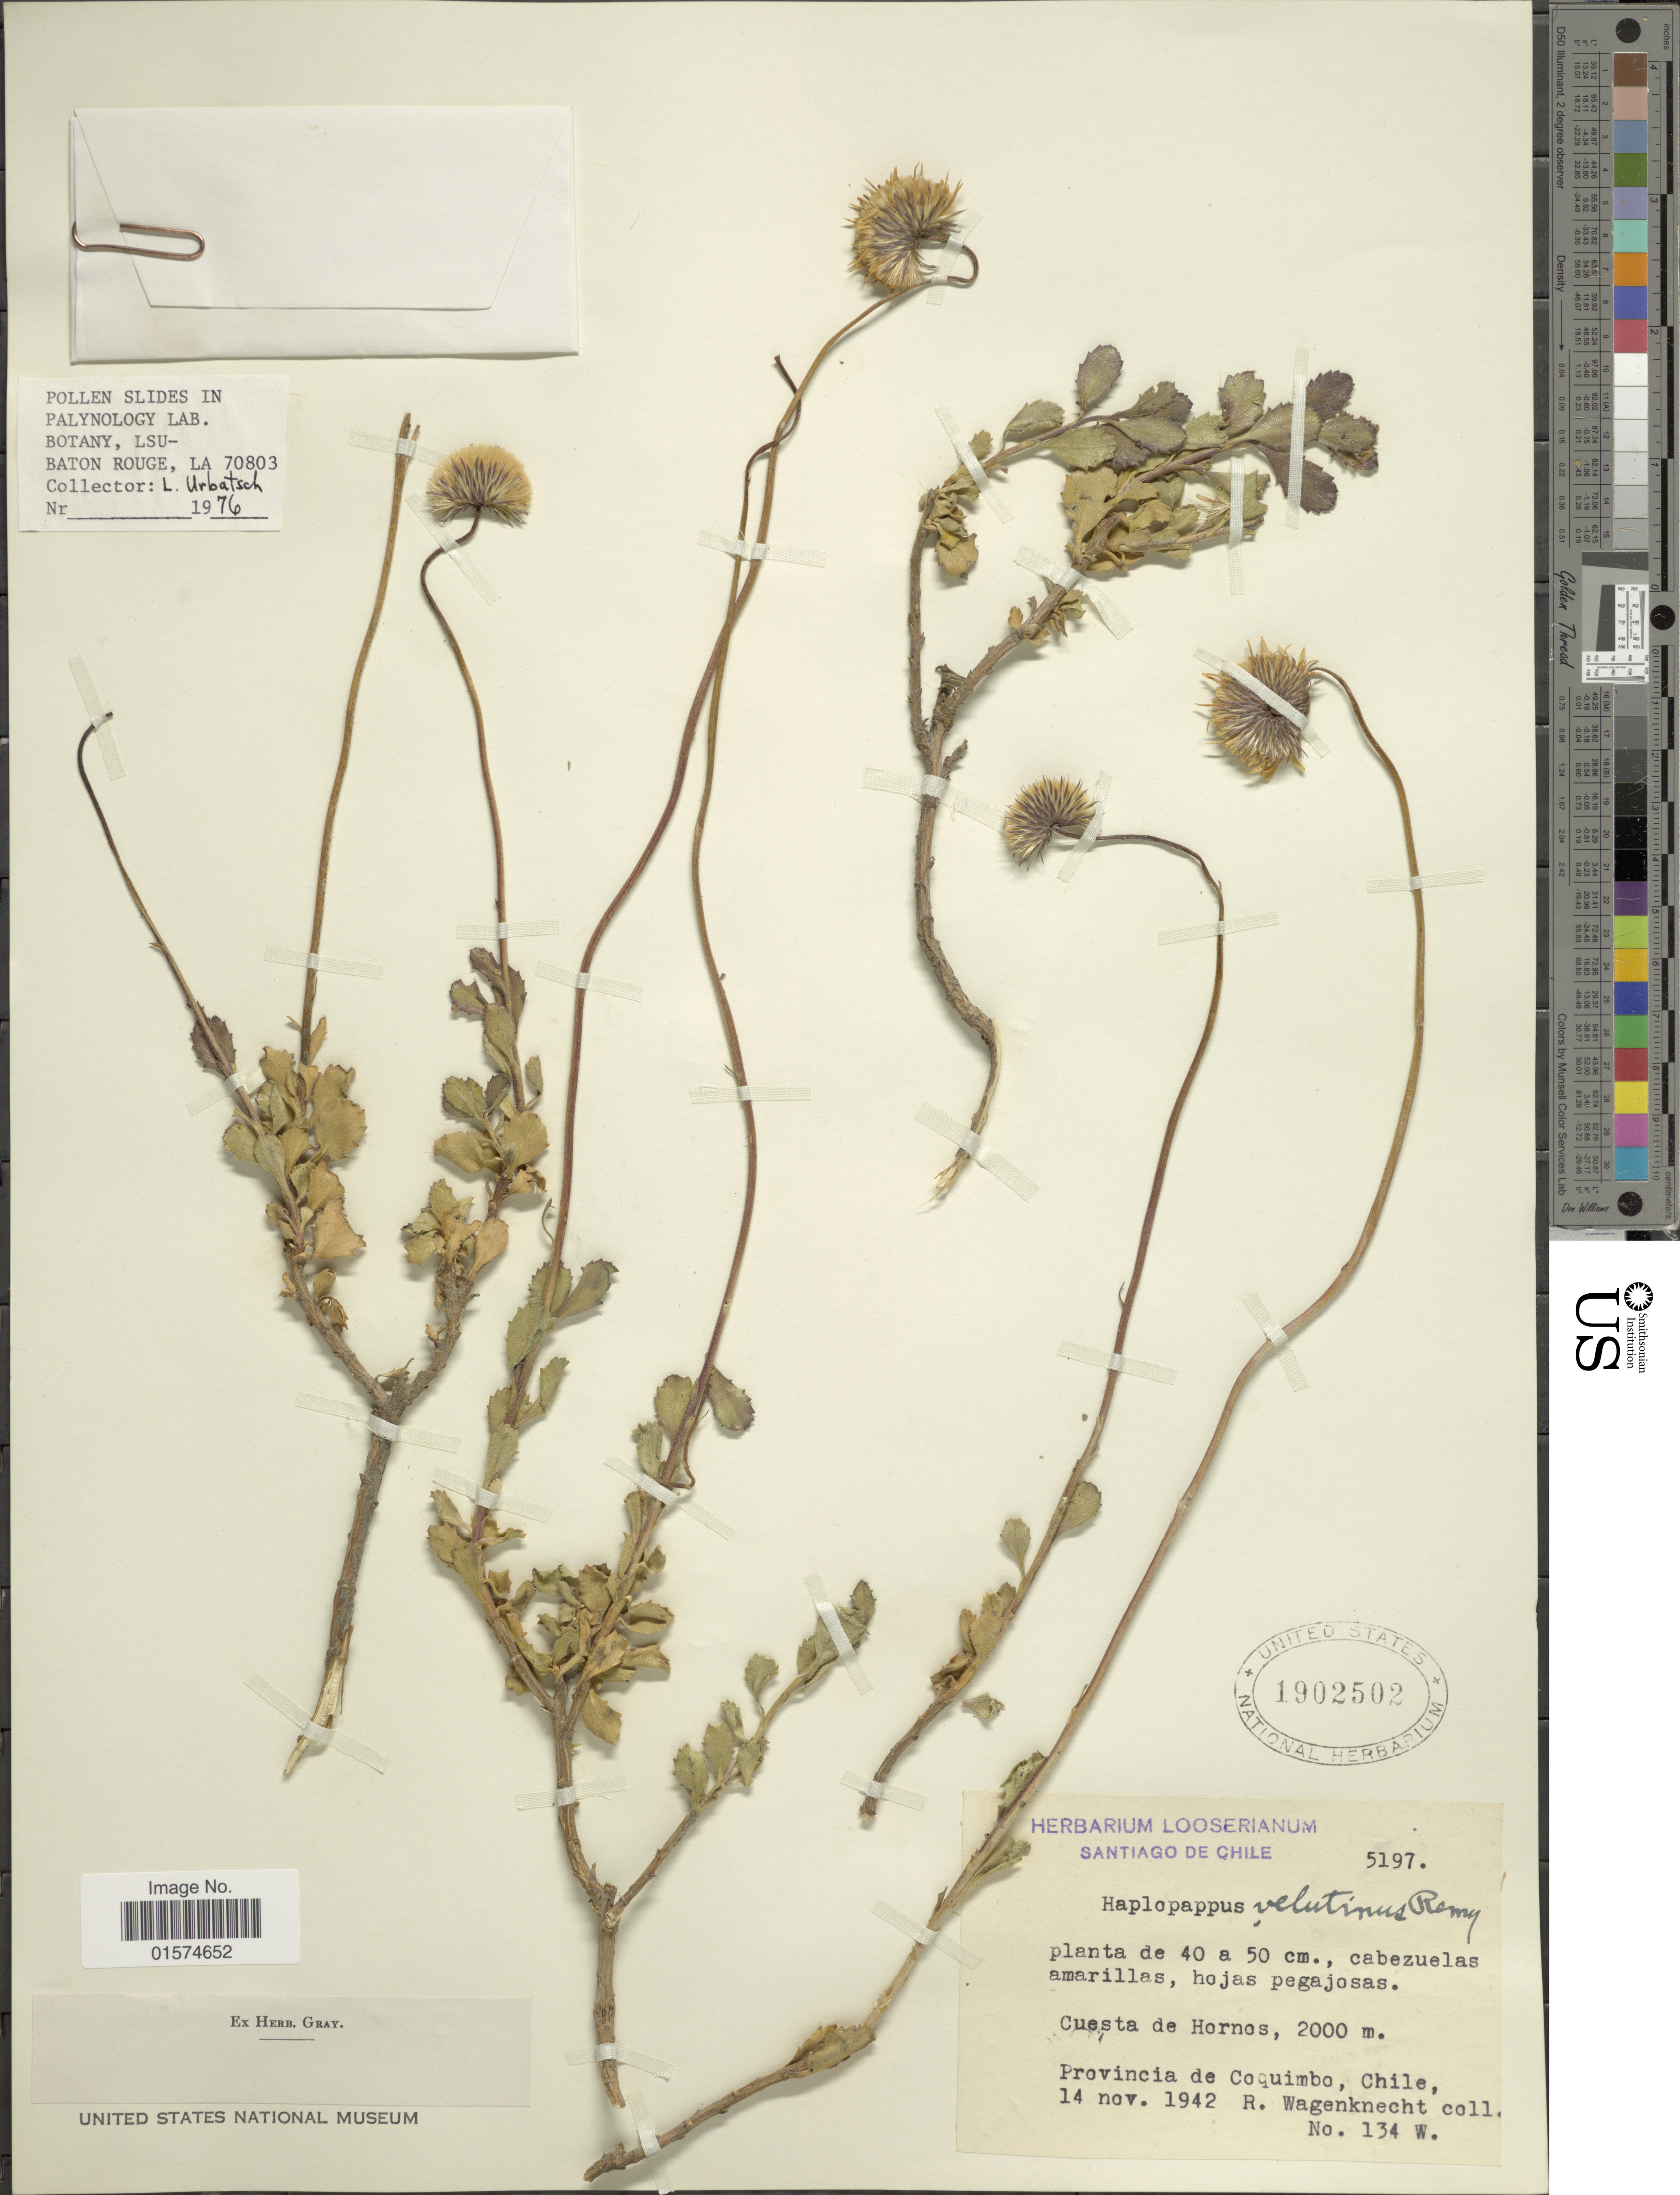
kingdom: Plantae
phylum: Tracheophyta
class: Magnoliopsida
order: Asterales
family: Asteraceae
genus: Haplopappus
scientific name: Haplopappus velutinus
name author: J. Rémy in Gay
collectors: R. Wagenknecht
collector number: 134 W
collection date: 1942-11-14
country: Chile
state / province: Coquimbo (IV)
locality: Cuesta de Hornos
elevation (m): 2000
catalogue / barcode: US 1902502